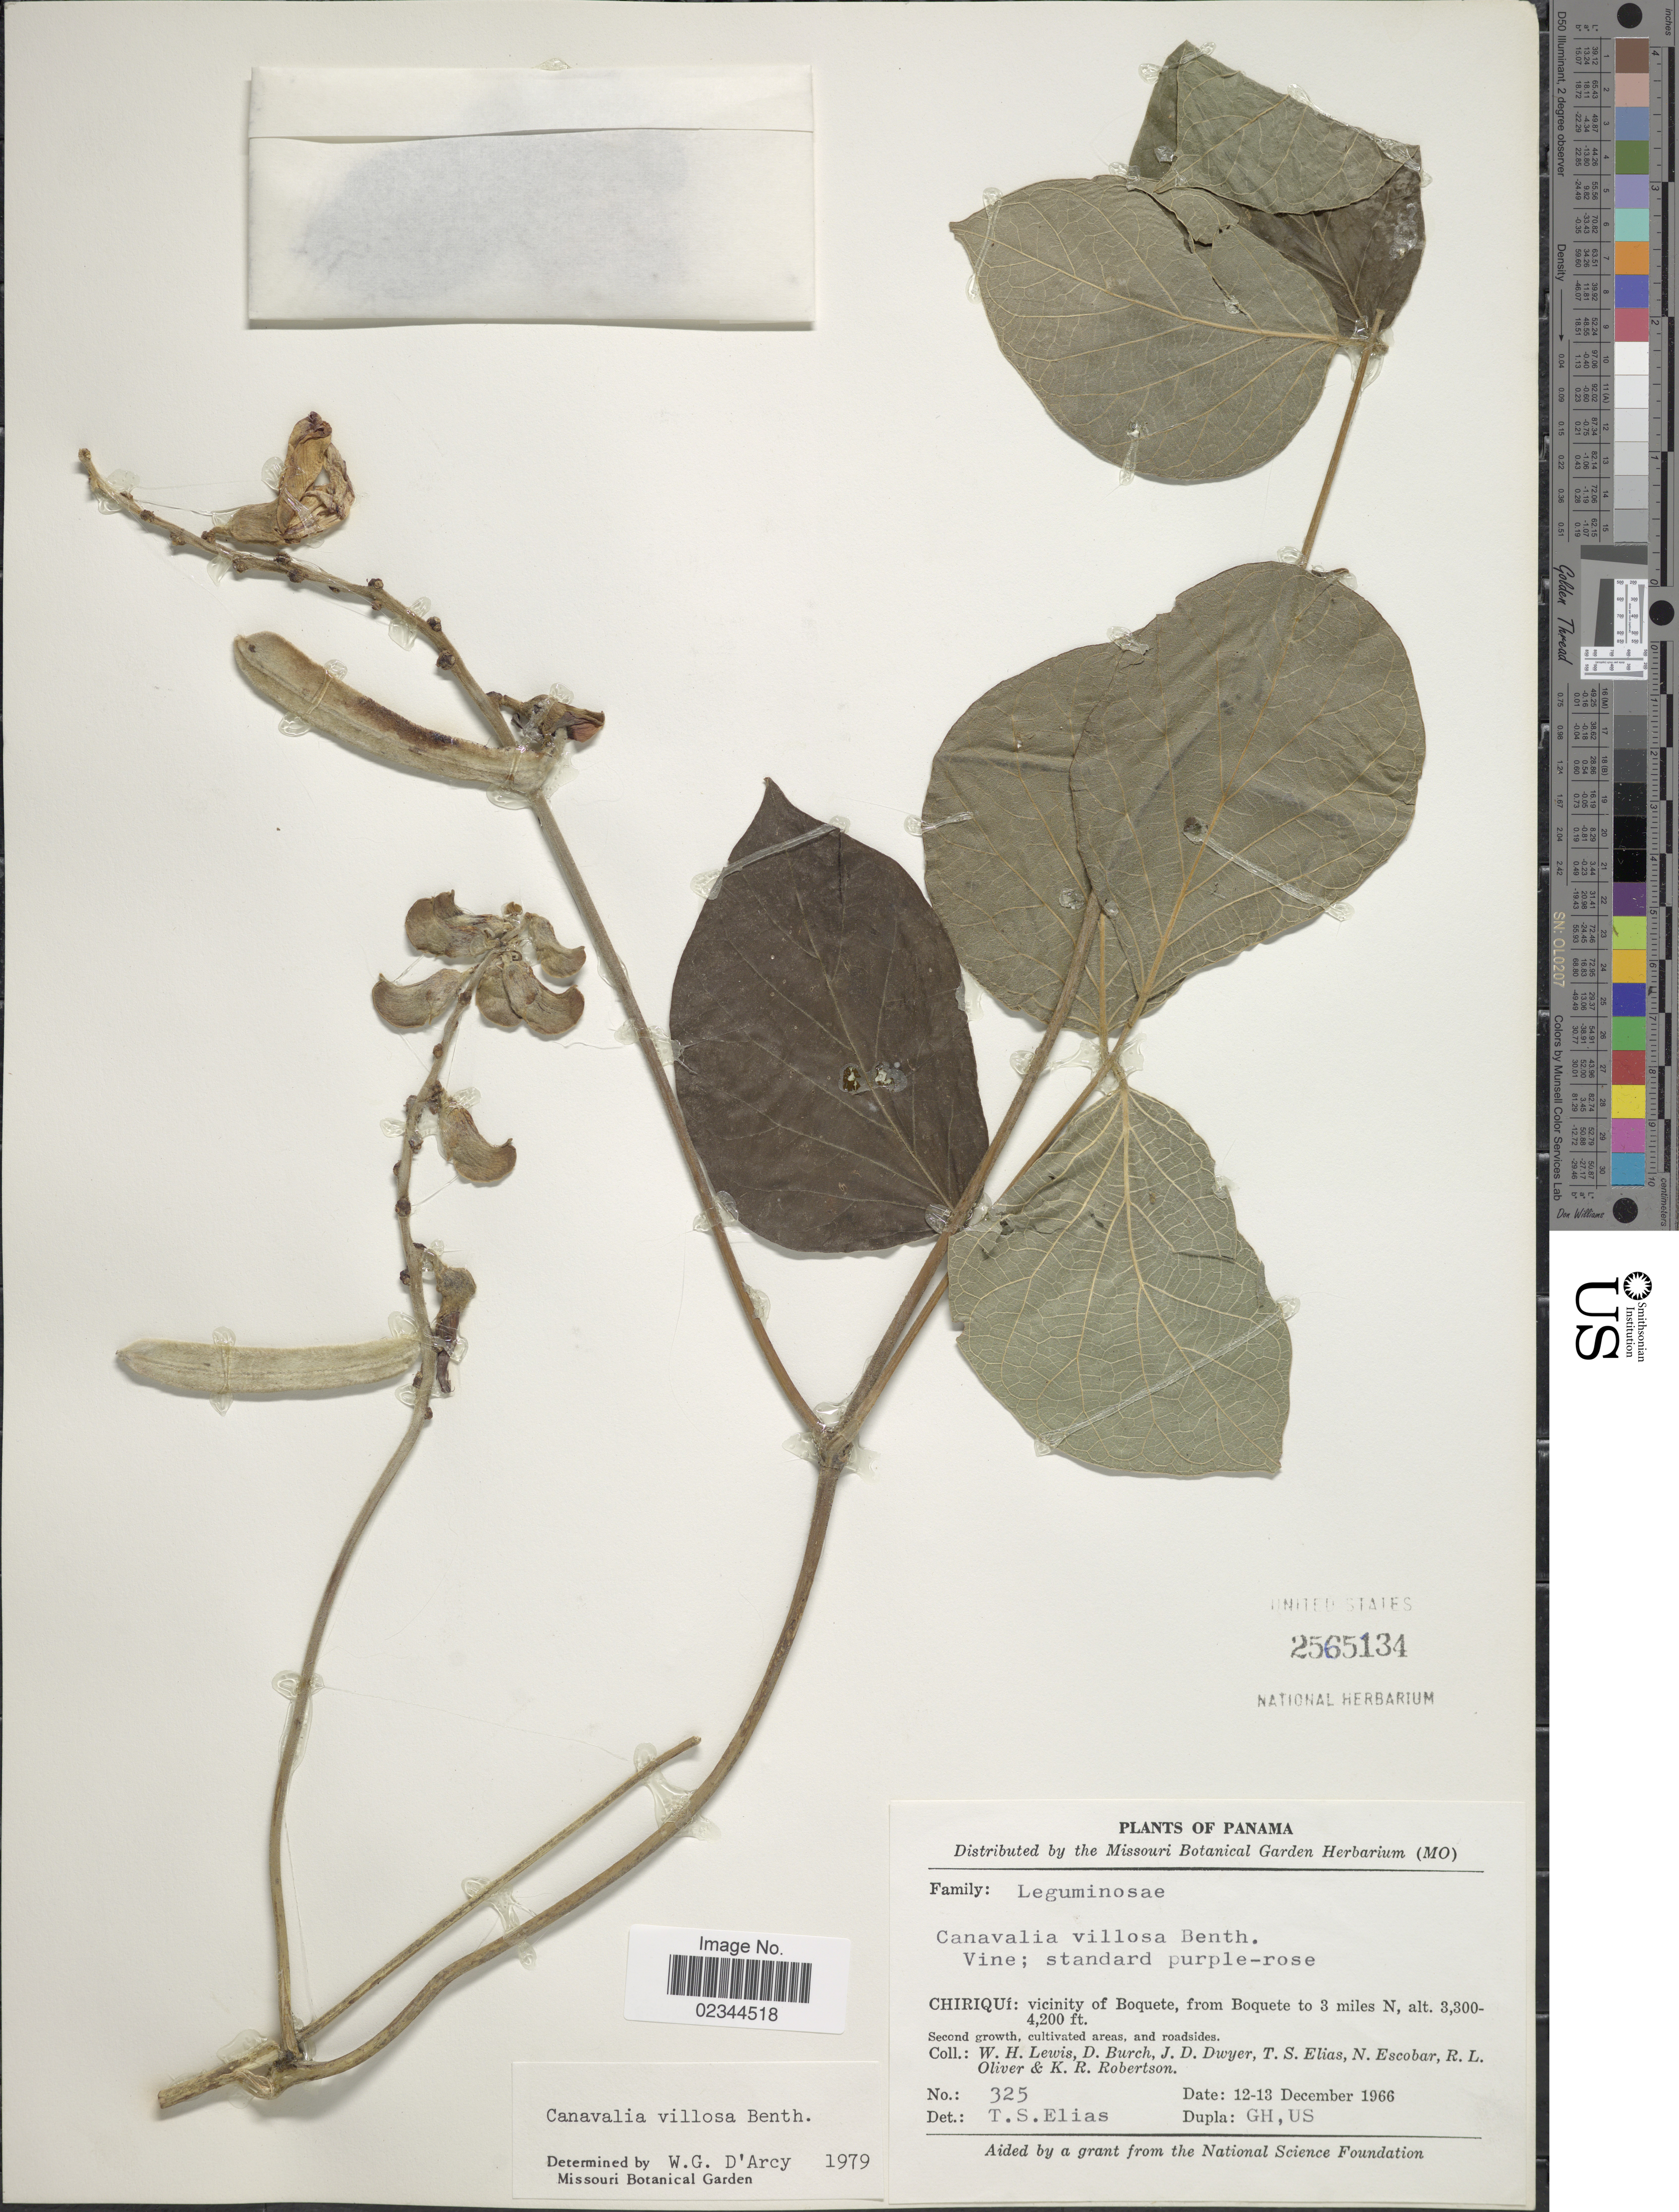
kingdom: Plantae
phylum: Tracheophyta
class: Magnoliopsida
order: Fabales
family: Fabaceae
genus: Canavalia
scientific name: Canavalia villosa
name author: Benth.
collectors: W. H. Lewis, D. Burch, J. D. Dwyer, T. S. Elias & et al.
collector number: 325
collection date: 1966-12-12/1966-12-13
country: Panama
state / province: Chiriqui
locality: Vicinity of Boquete, from Boquete to 3 miles N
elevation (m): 1006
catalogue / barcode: US 2565134